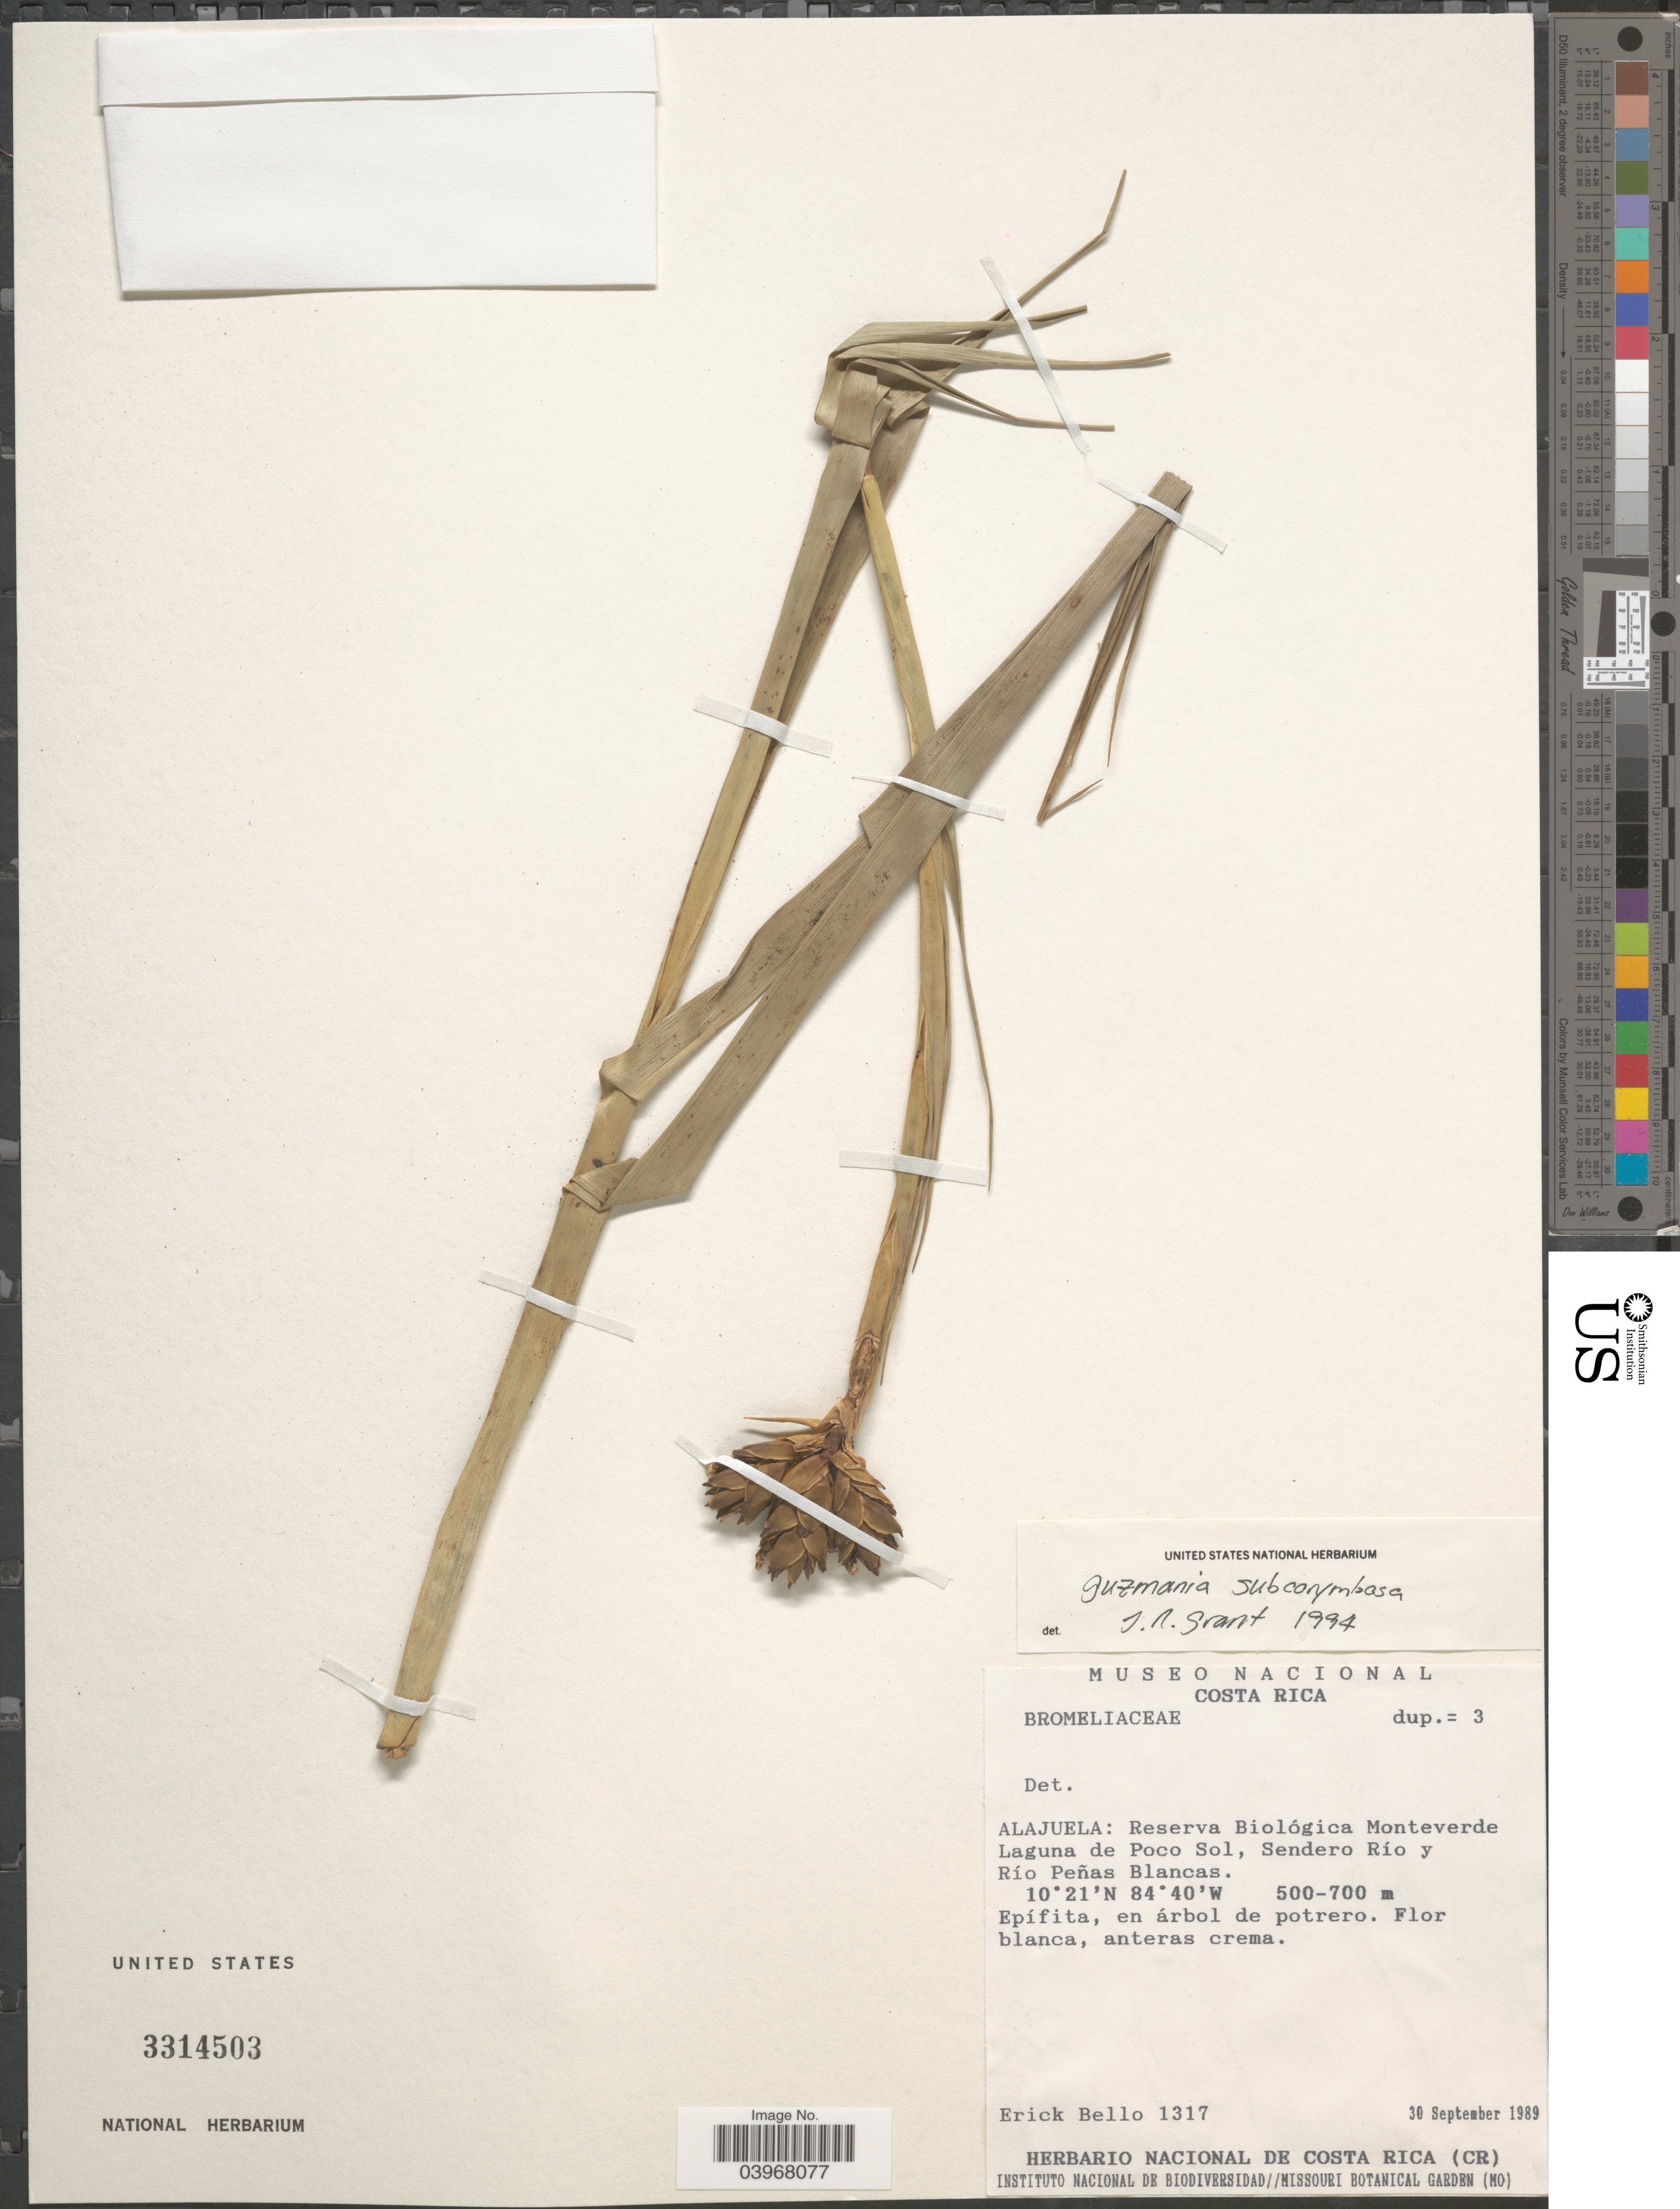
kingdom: Plantae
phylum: Tracheophyta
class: Liliopsida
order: Poales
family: Bromeliaceae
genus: Guzmania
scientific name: Guzmania subcorymbosa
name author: L.B. Sm.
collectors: E. Bello C.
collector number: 1317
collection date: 1989-09-30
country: Costa Rica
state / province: Alajuela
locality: Reserva Biológica Monteverde Laguna de Poco Sol, Sendero Río y Río Peñas Blancas.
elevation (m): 500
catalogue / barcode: US 3314503